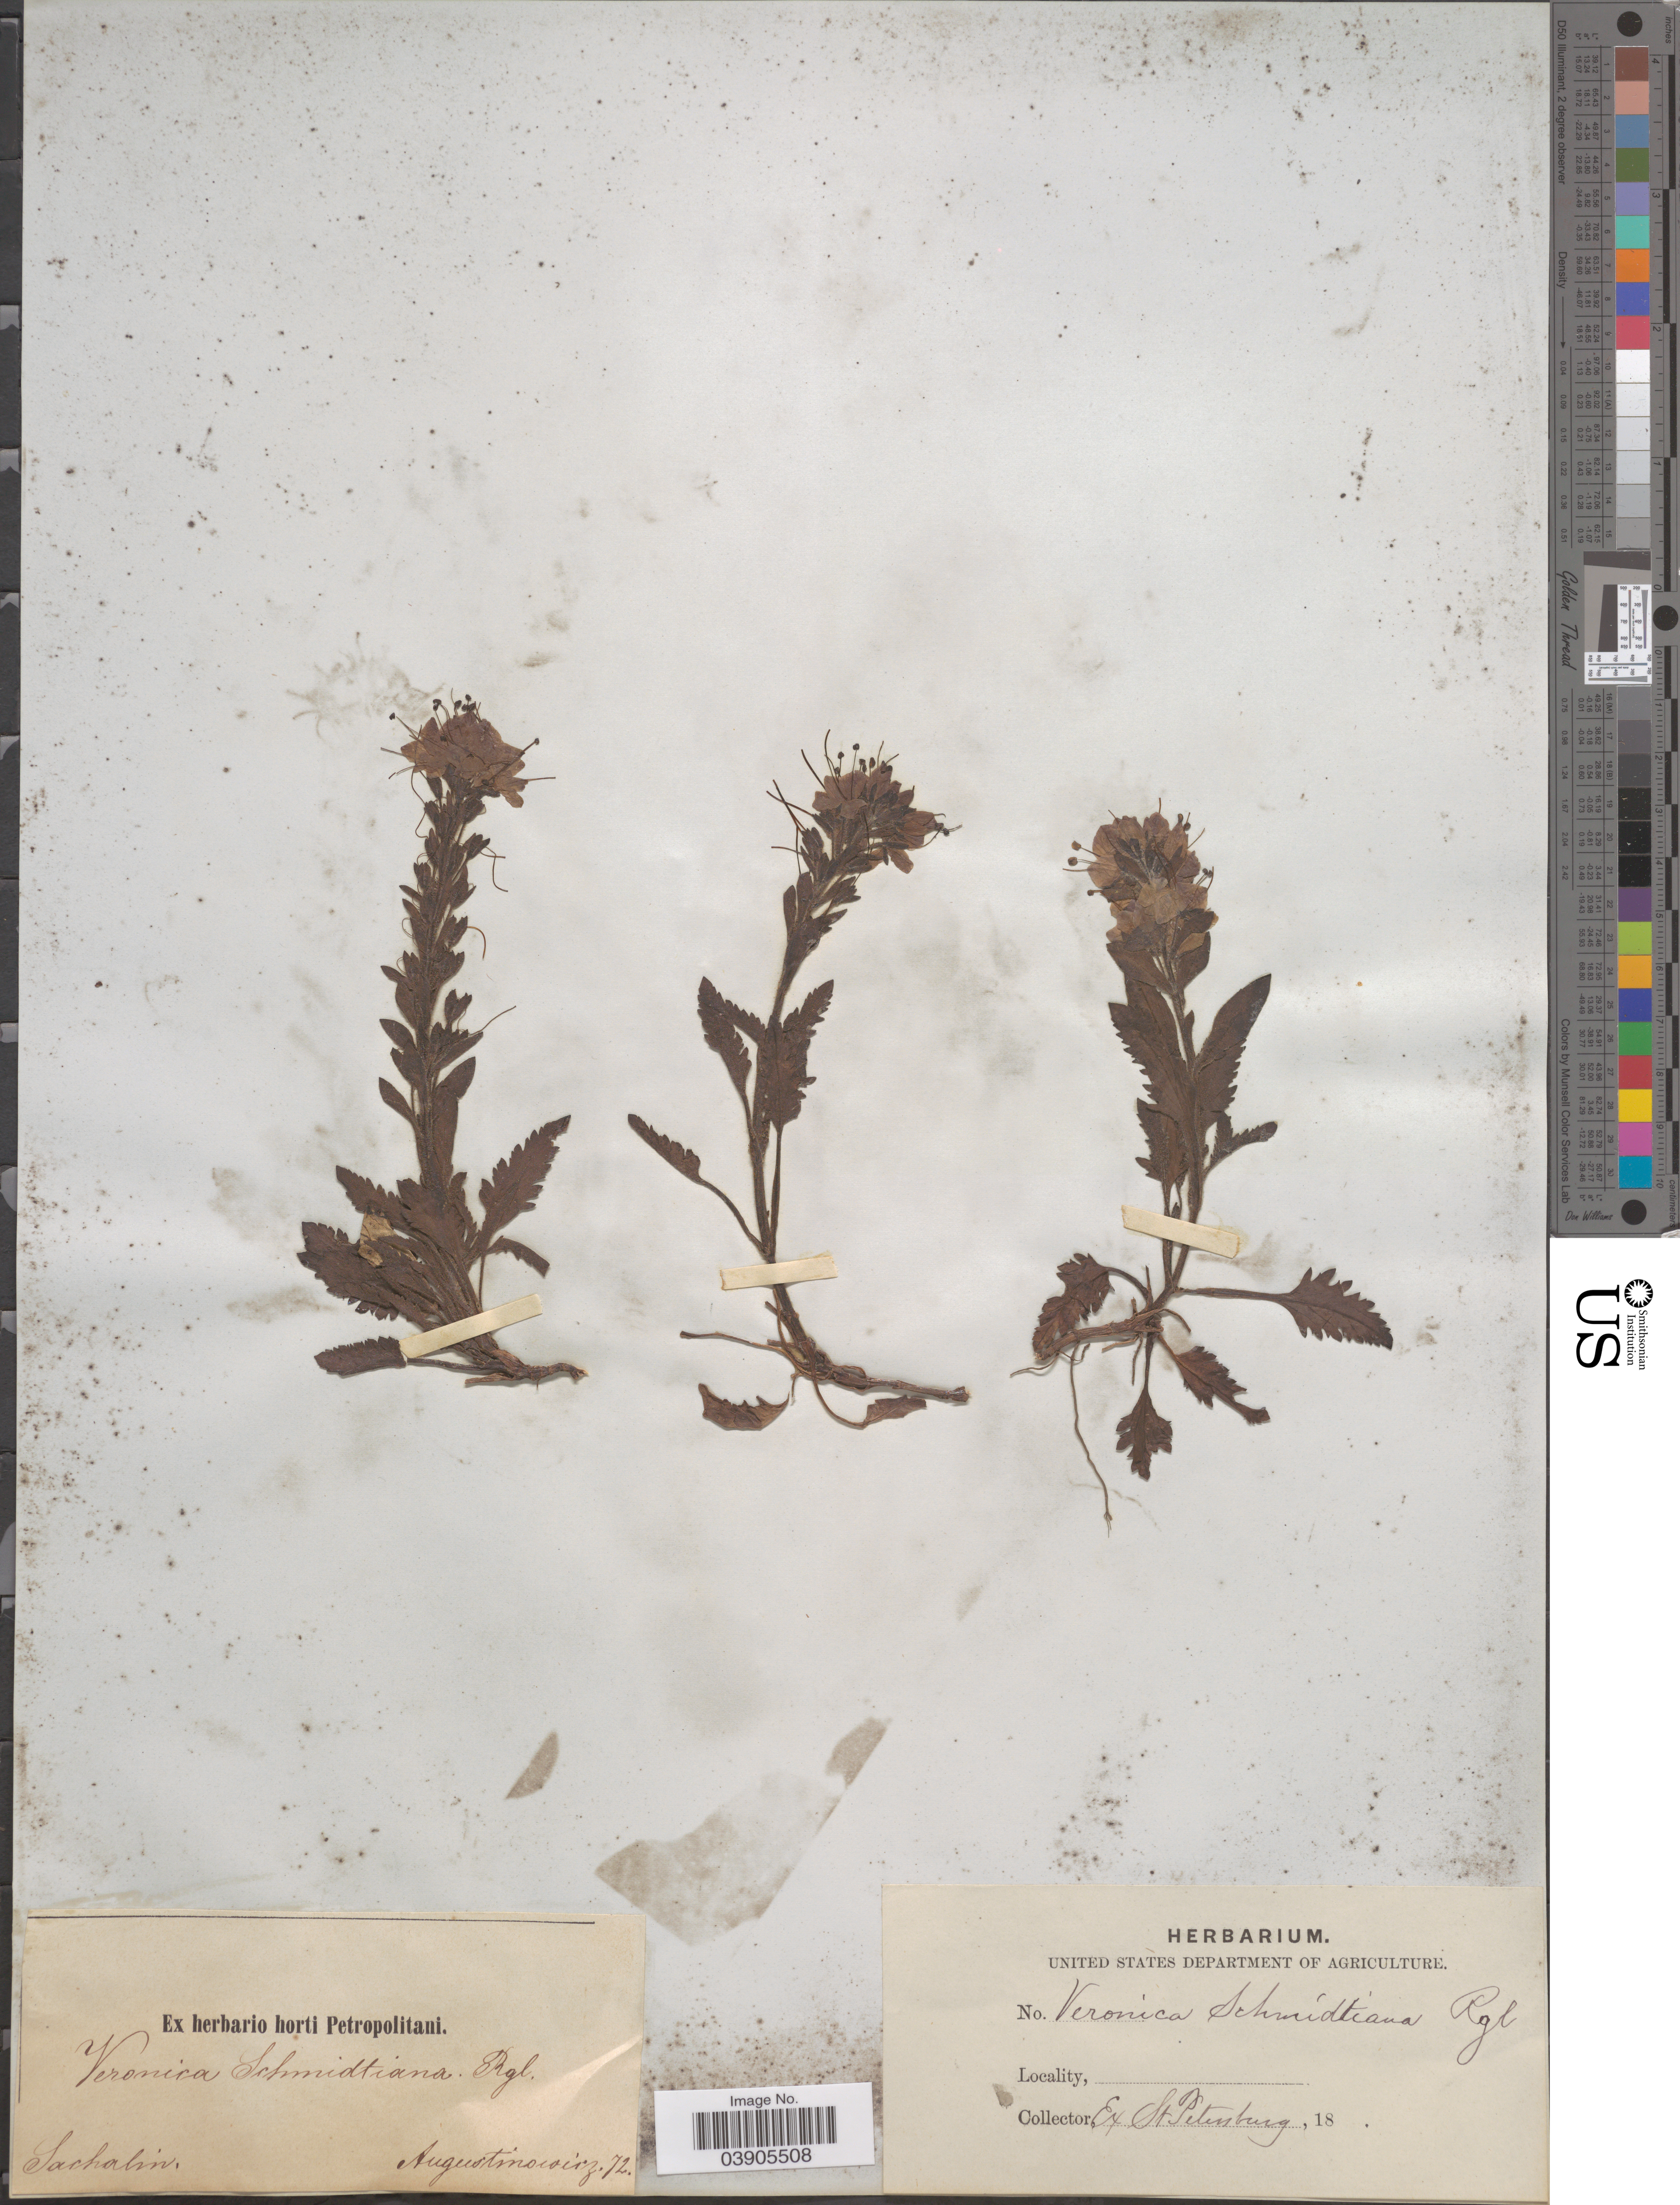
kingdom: Plantae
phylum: Tracheophyta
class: Magnoliopsida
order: Lamiales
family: Plantaginaceae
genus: Veronica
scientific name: Veronica schmidtiana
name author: Regel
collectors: Augustinowicz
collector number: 72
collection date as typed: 18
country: Russian Federation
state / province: Sakhalin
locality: Sachalin.